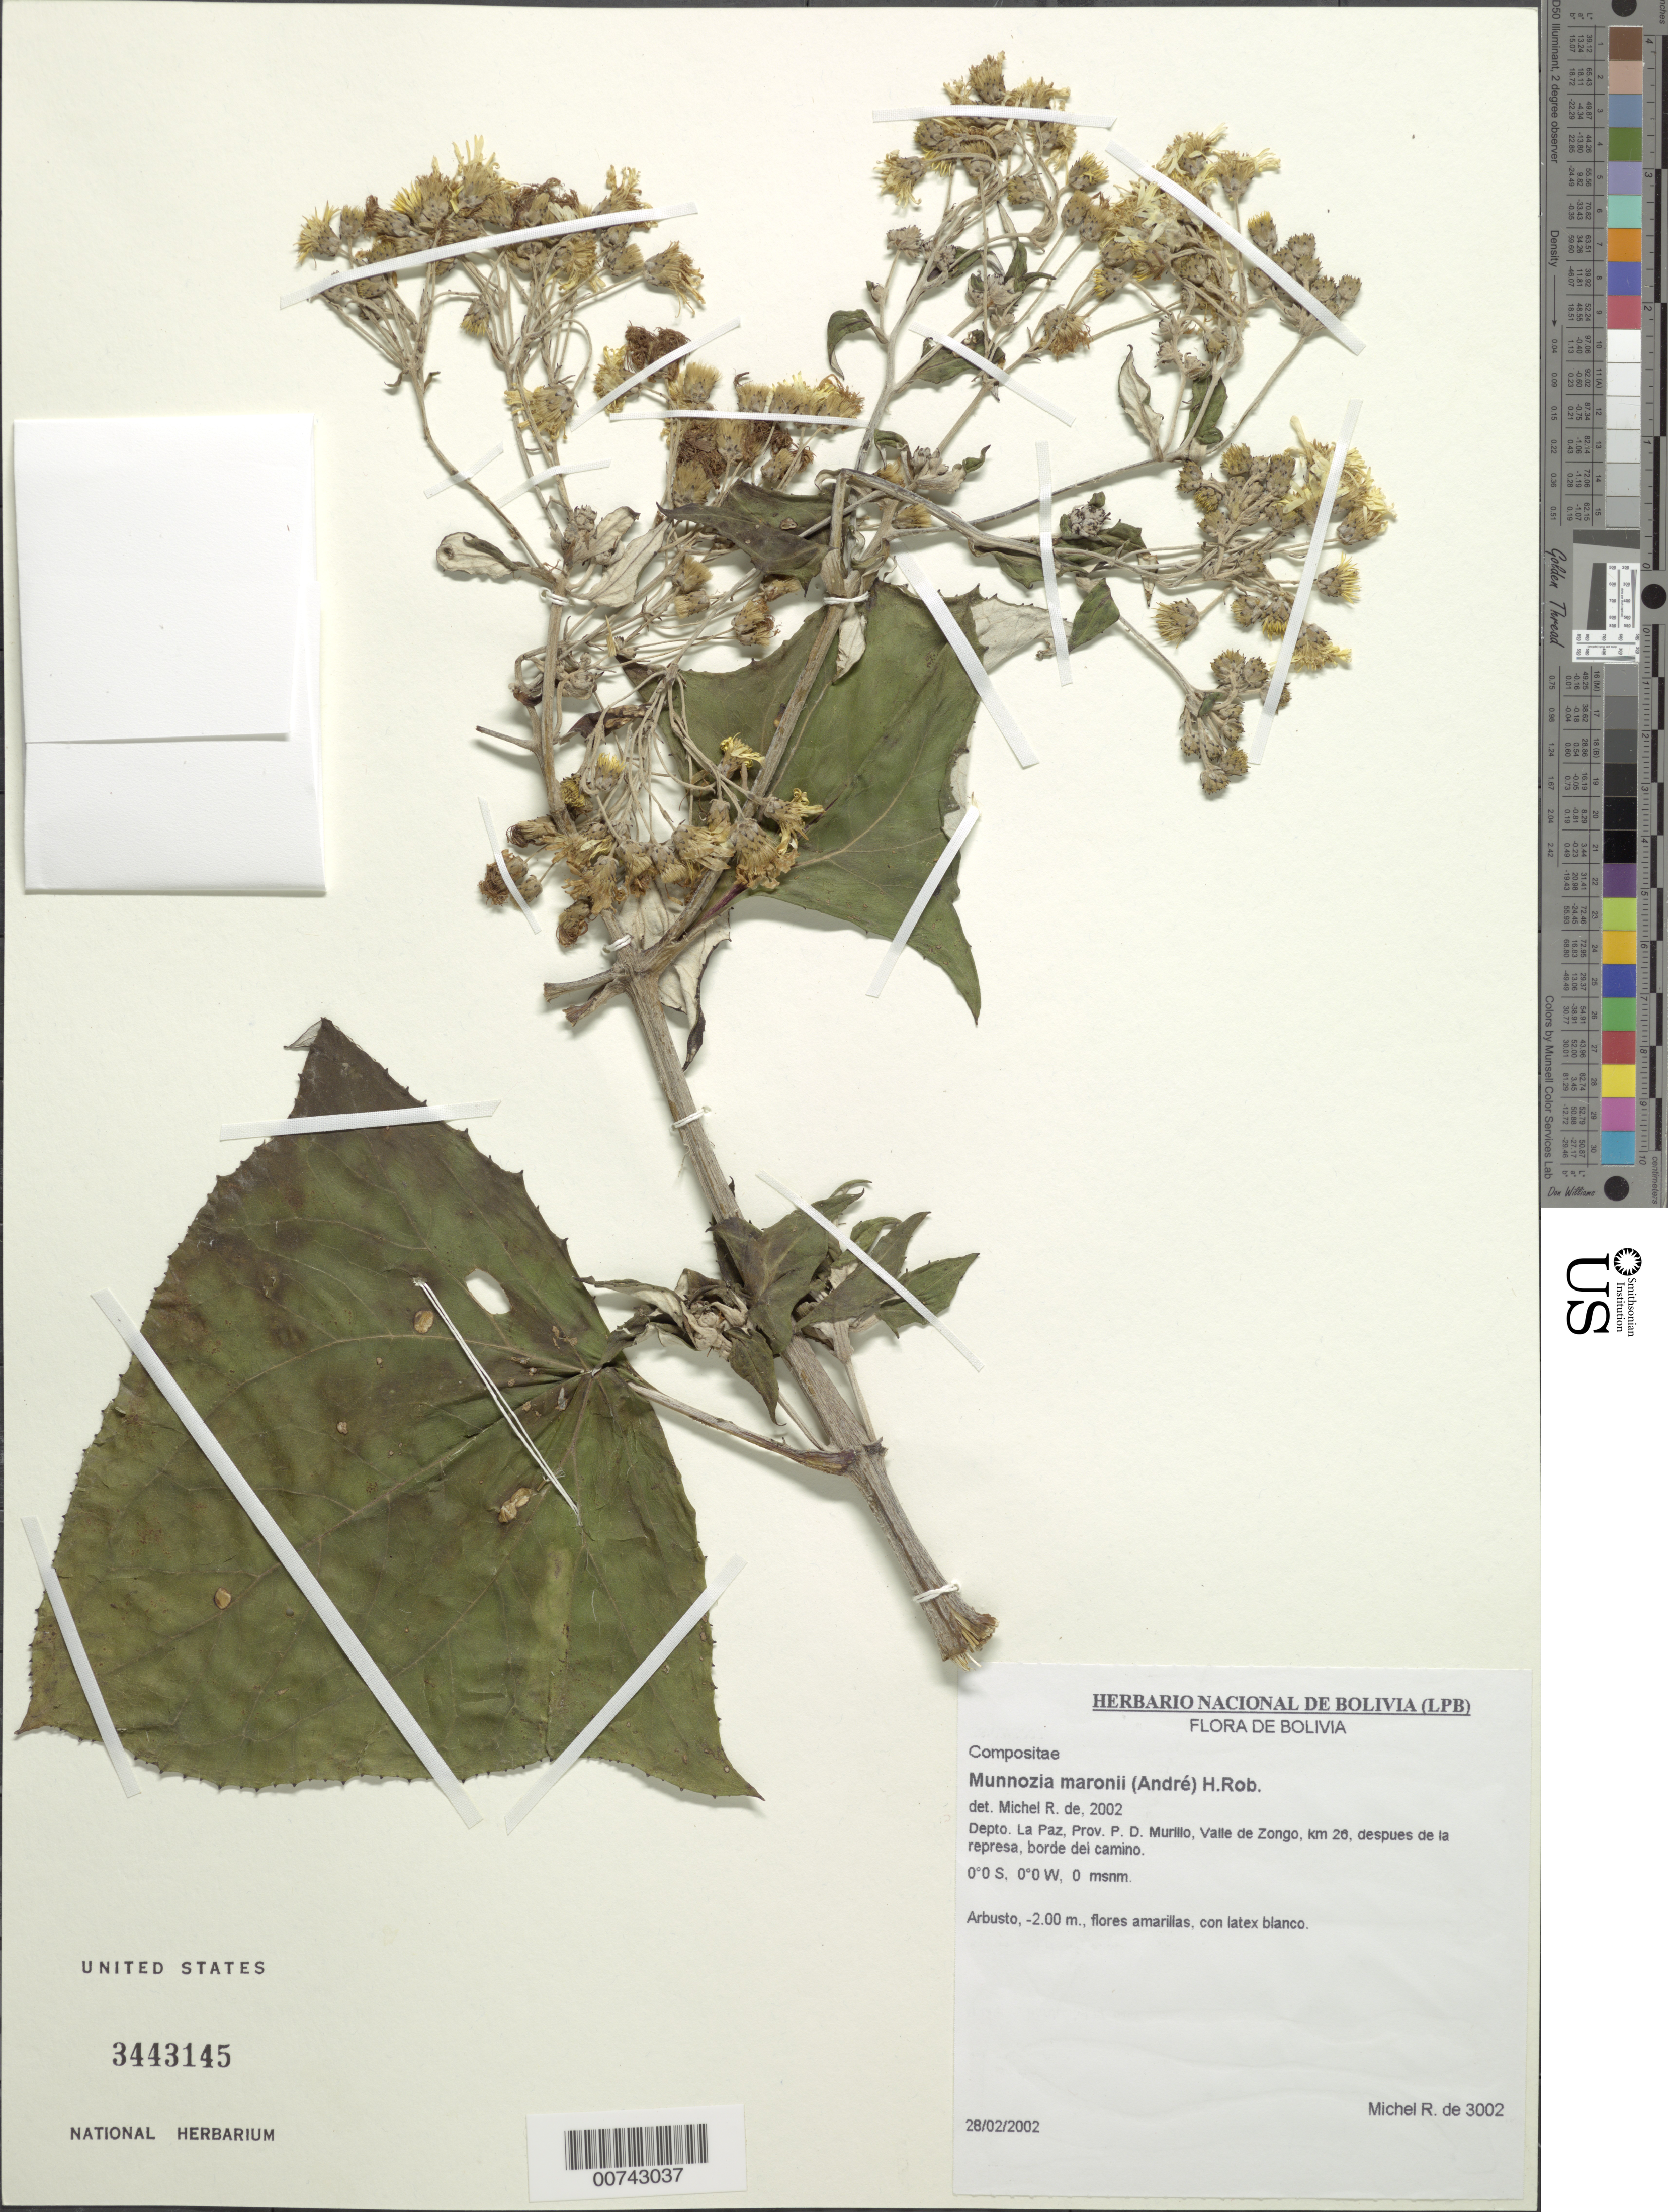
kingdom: Plantae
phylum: Tracheophyta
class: Magnoliopsida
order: Asterales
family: Asteraceae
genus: Munnozia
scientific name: Munnozia maronii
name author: (André) H. Rob.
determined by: Michel, R. de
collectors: R. d. Michel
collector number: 3002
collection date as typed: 28 February 2002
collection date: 2002-02-28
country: Bolivia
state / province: La Paz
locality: Prov. P.D. Murillo, Valle de Zongo, km 26, despues de la represa, borde del camino.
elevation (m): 0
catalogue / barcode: US 3443145